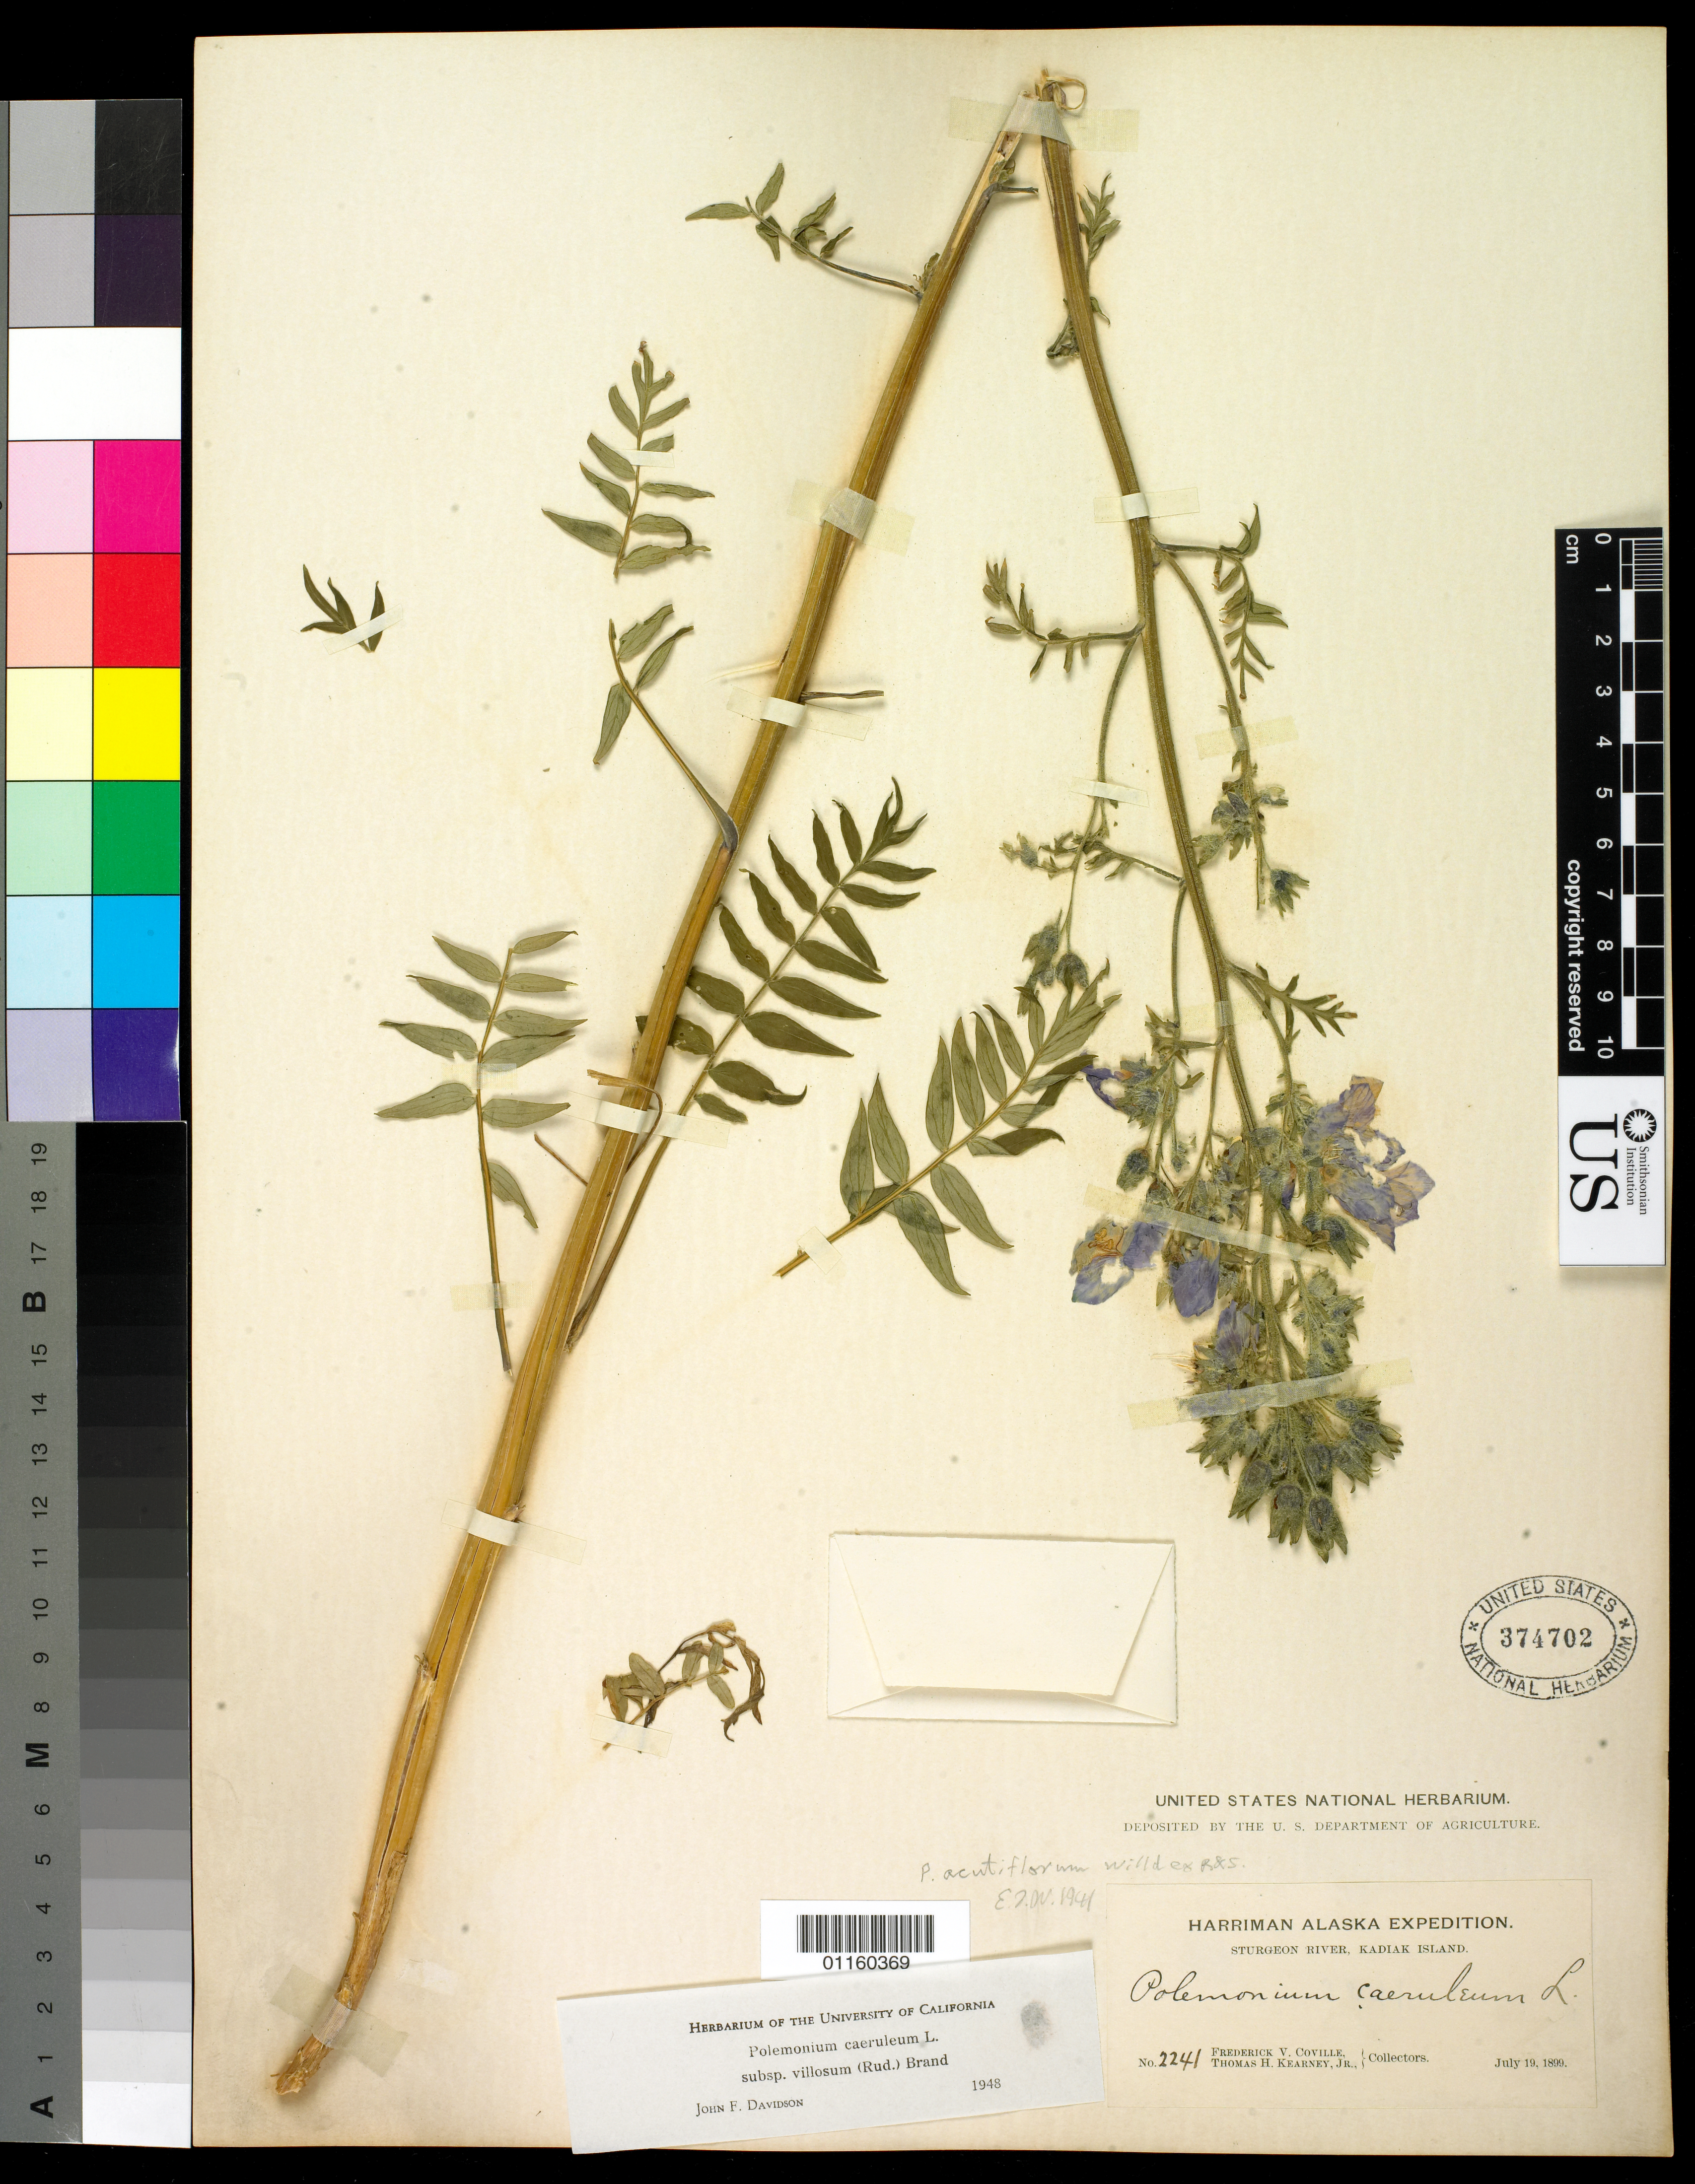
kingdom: Plantae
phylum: Tracheophyta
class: Magnoliopsida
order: Ericales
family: Polemoniaceae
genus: Polemonium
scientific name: Polemonium caeruleum subsp. villosum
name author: (Rudolph ex Georgi) Brand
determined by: Davidson, J. F.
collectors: F. V. Coville & T. H. Kearney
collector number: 2241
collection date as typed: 19 Jul 1899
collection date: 1899-07-19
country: United States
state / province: Alaska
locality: Sturgeon River, Kodiak Island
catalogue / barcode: US 374702